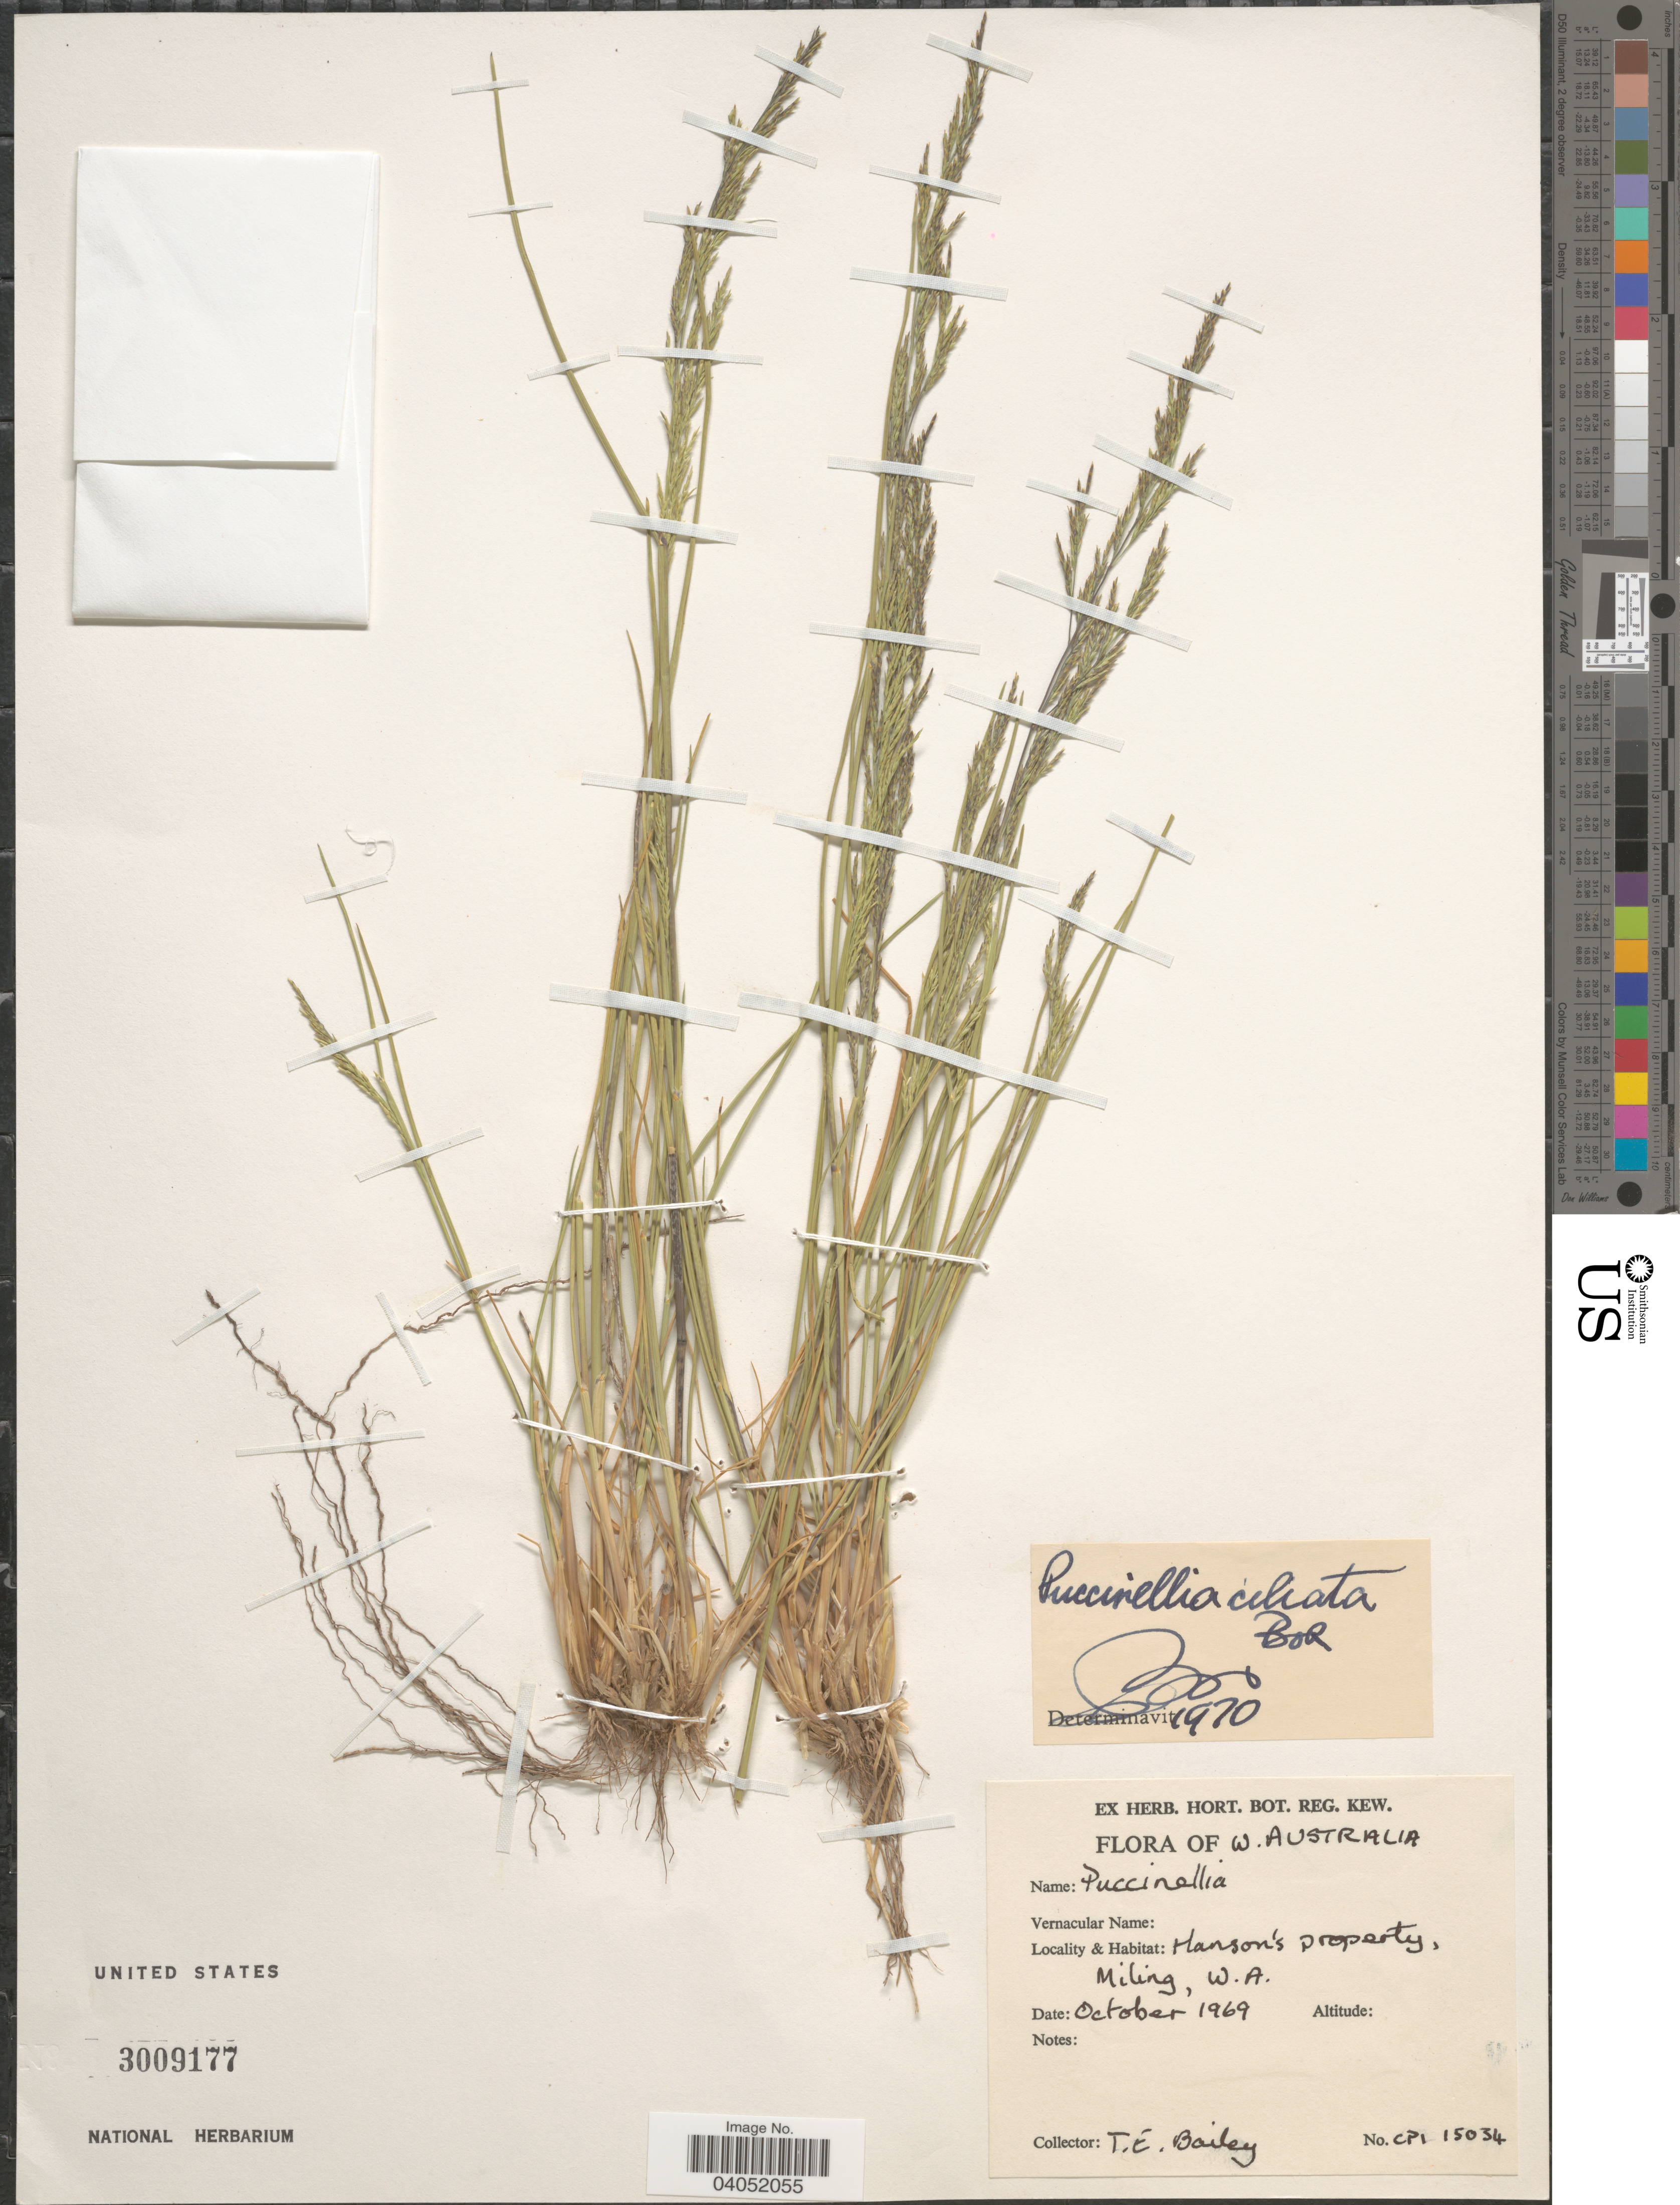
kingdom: Plantae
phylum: Tracheophyta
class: Liliopsida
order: Poales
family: Poaceae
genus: Puccinellia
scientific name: Puccinellia ciliata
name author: Bor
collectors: T. Bailey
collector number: CPI 15034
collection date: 1969-10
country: Australia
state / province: Western Australia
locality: Hanson's Property, Miling.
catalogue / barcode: US 3009177